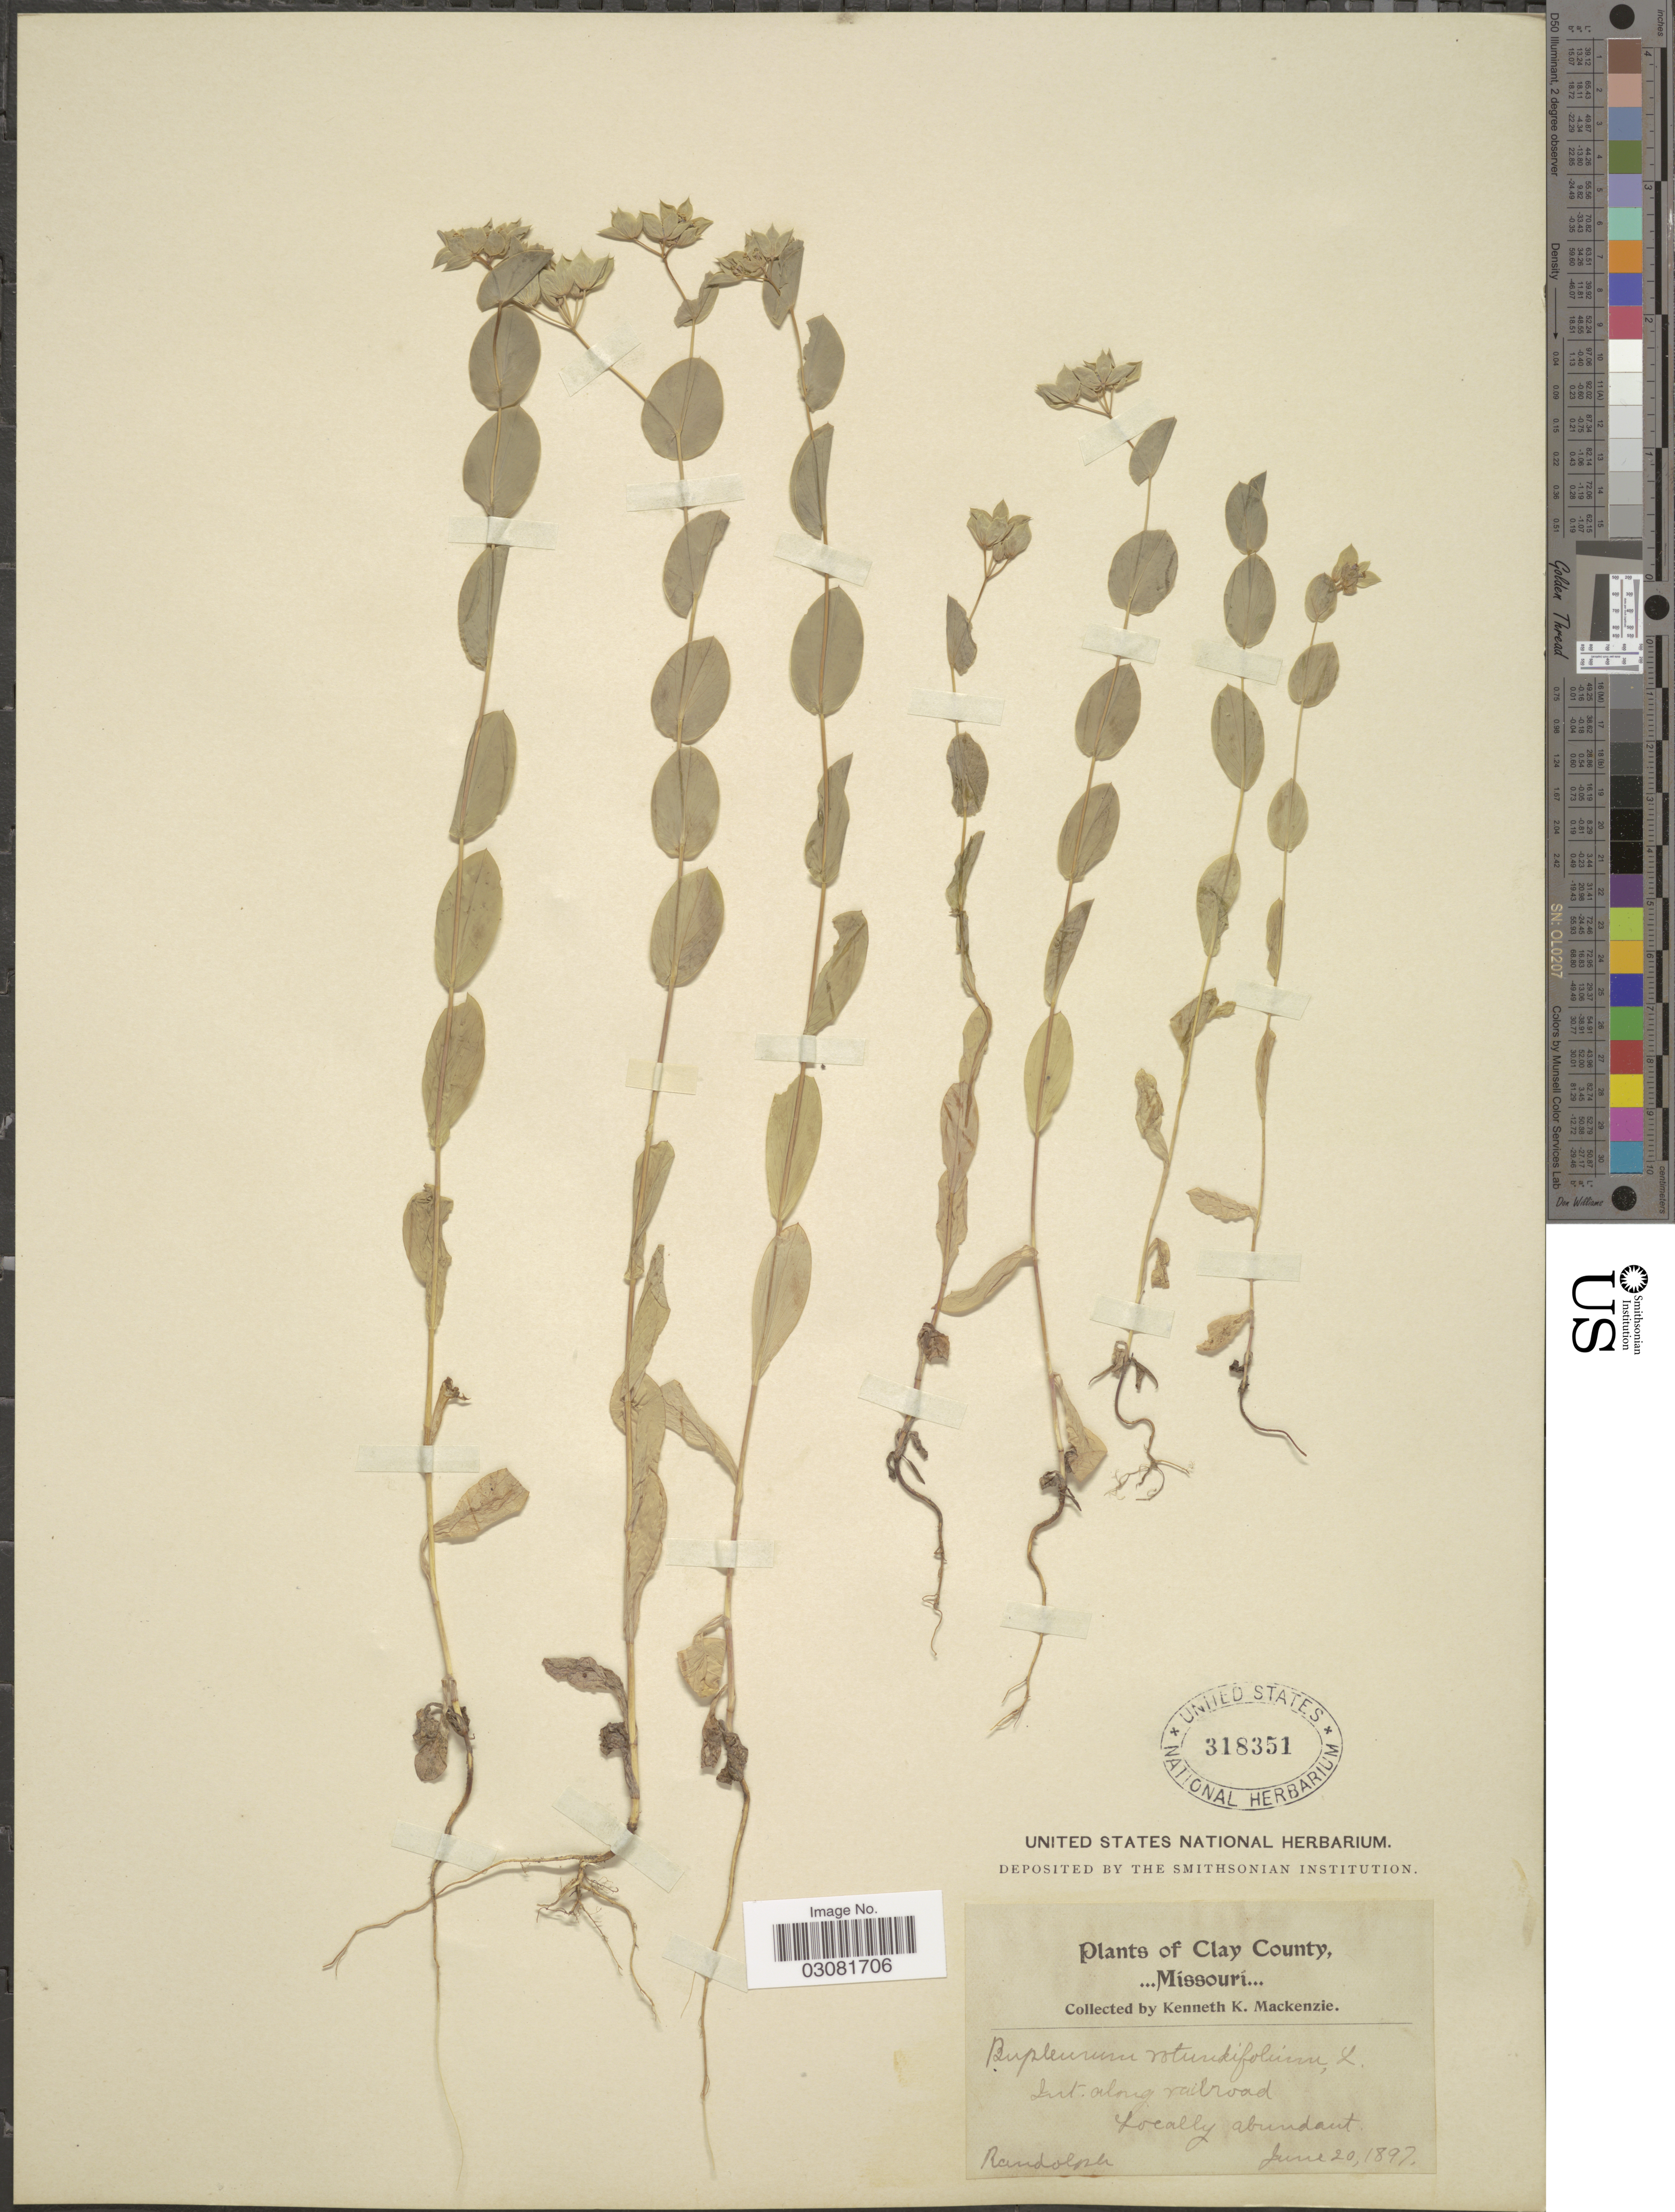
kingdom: Plantae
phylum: Tracheophyta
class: Magnoliopsida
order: Apiales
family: Apiaceae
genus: Bupleurum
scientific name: Bupleurum rotundifolium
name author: L.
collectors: K. K. Mackenzie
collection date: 1897-06-20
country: United States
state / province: Missouri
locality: Clay County, Randolph.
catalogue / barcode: US 318351